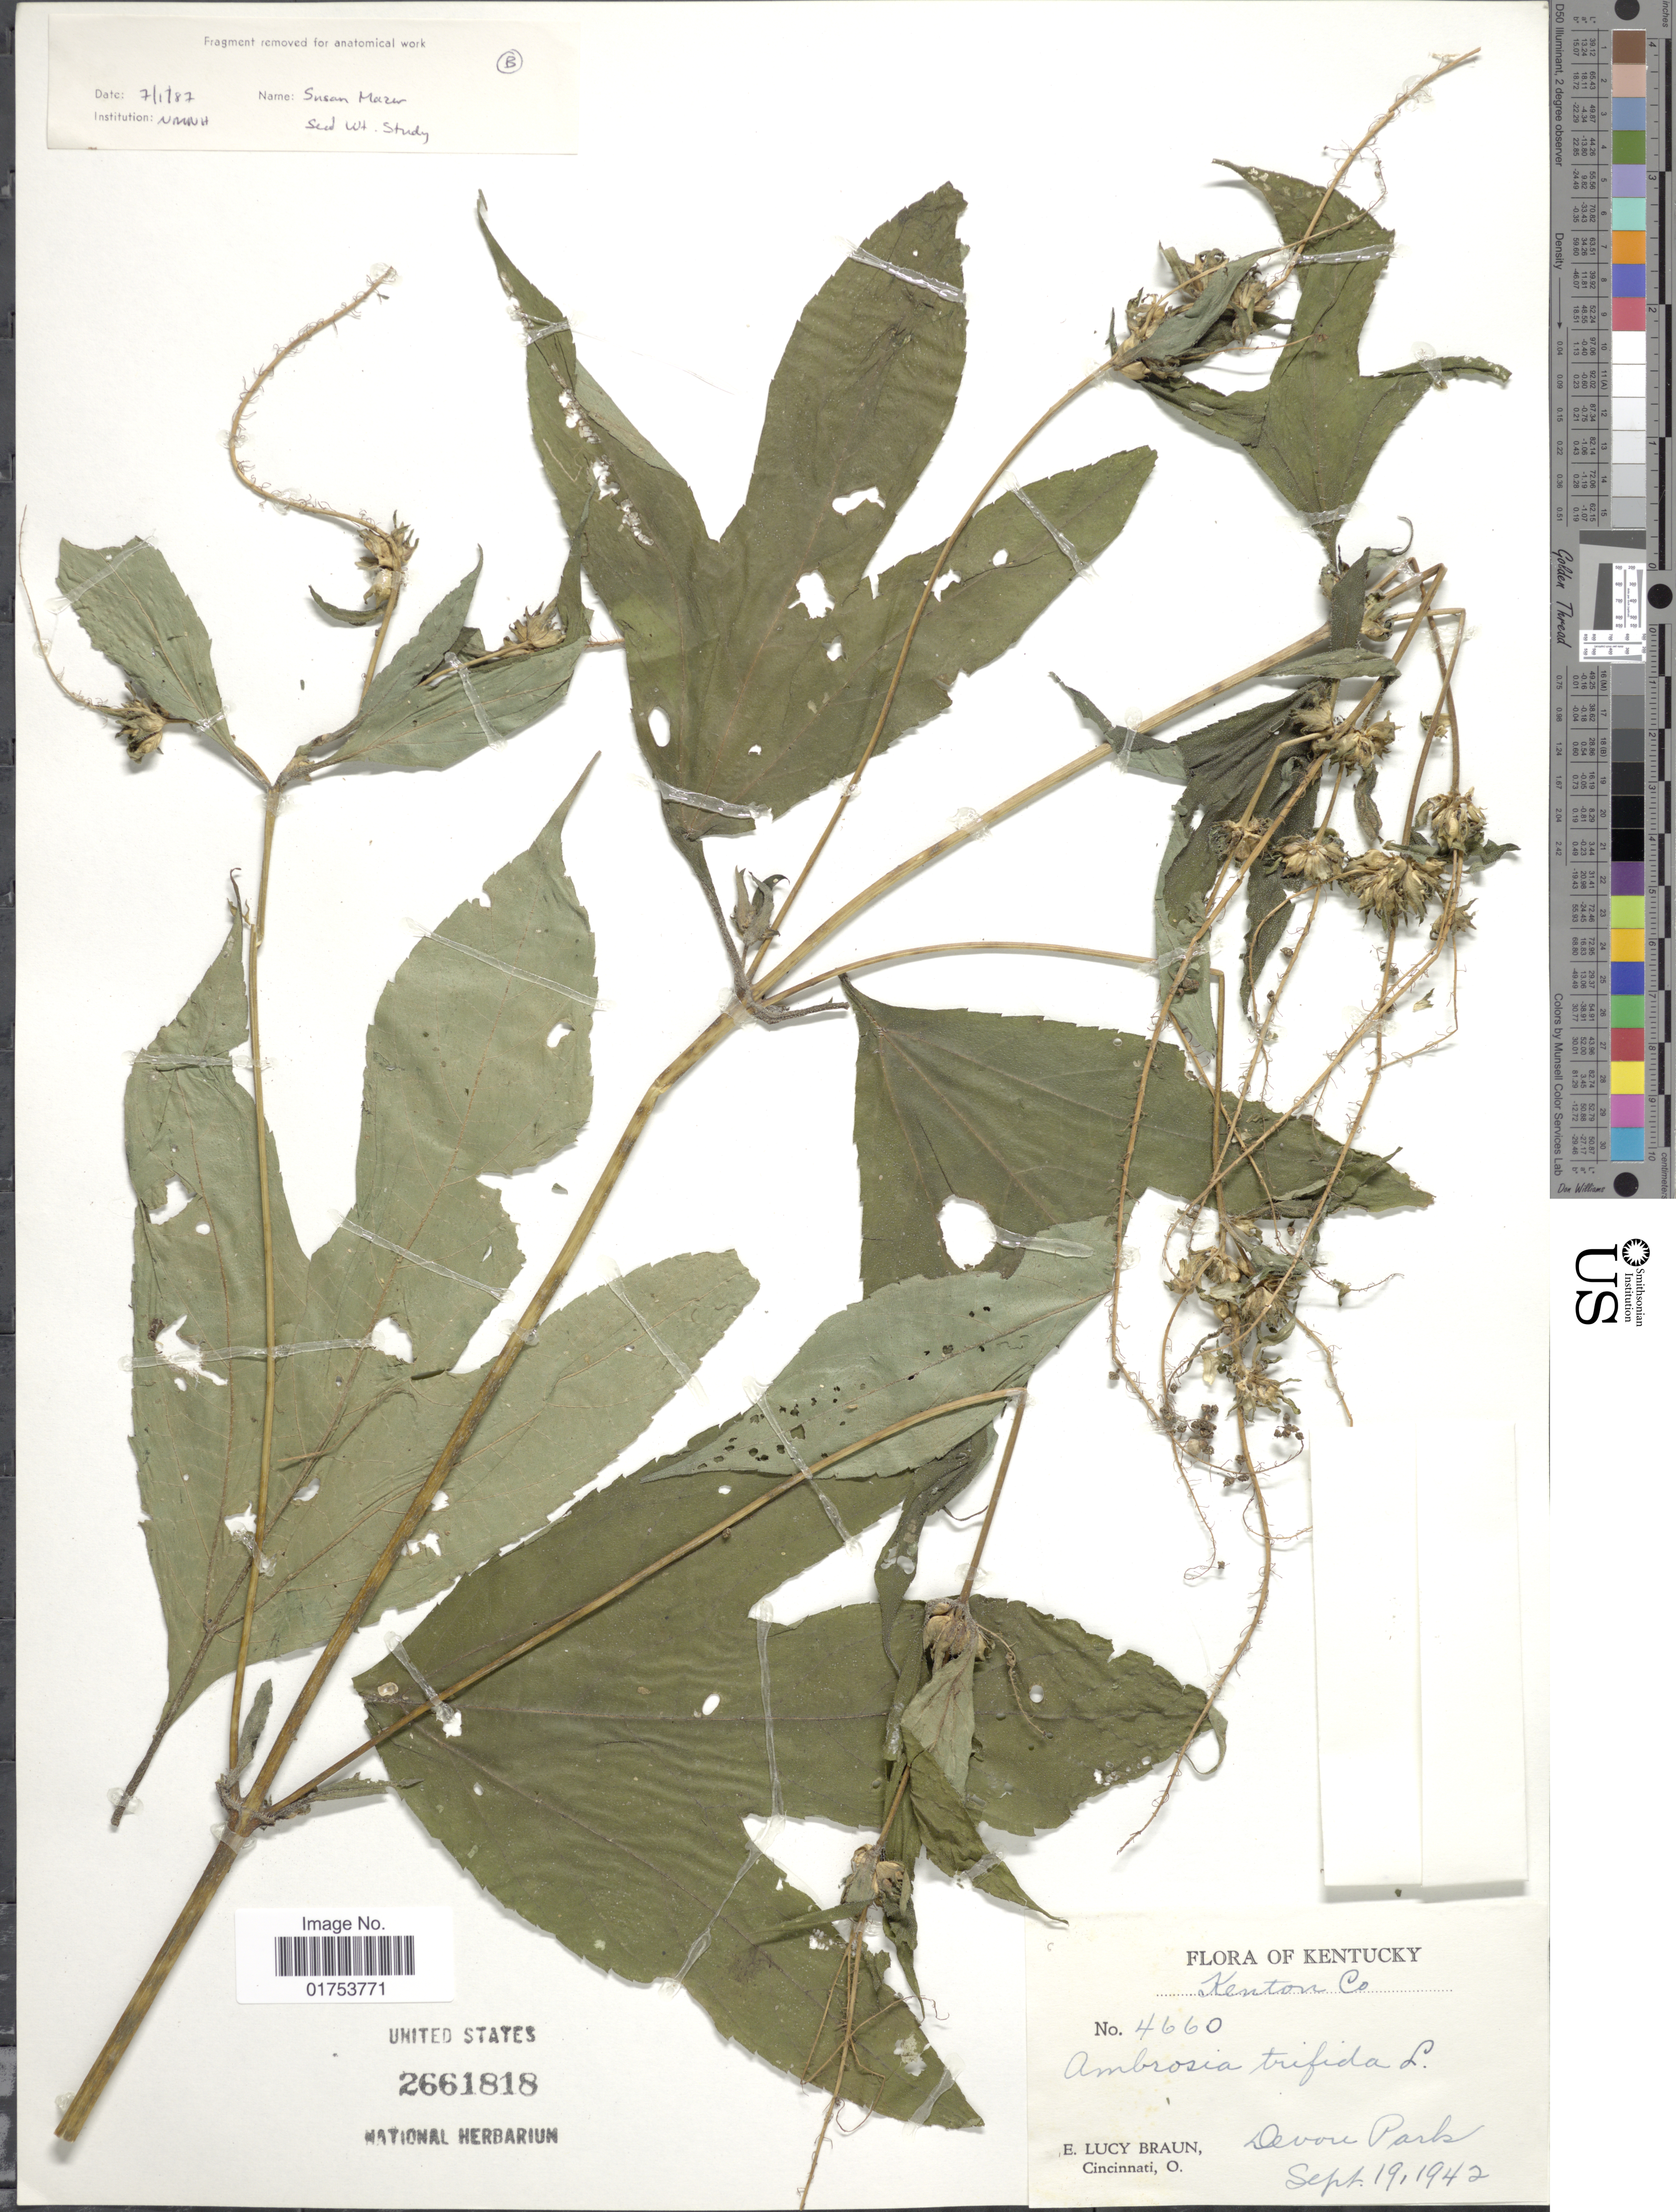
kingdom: Plantae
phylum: Tracheophyta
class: Magnoliopsida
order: Asterales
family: Asteraceae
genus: Ambrosia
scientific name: Ambrosia trifida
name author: L.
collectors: E. L. Braun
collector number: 4660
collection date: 1942-09-19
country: United States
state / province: Kentucky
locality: Kenton Co., Devou Park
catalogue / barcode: US 2661818